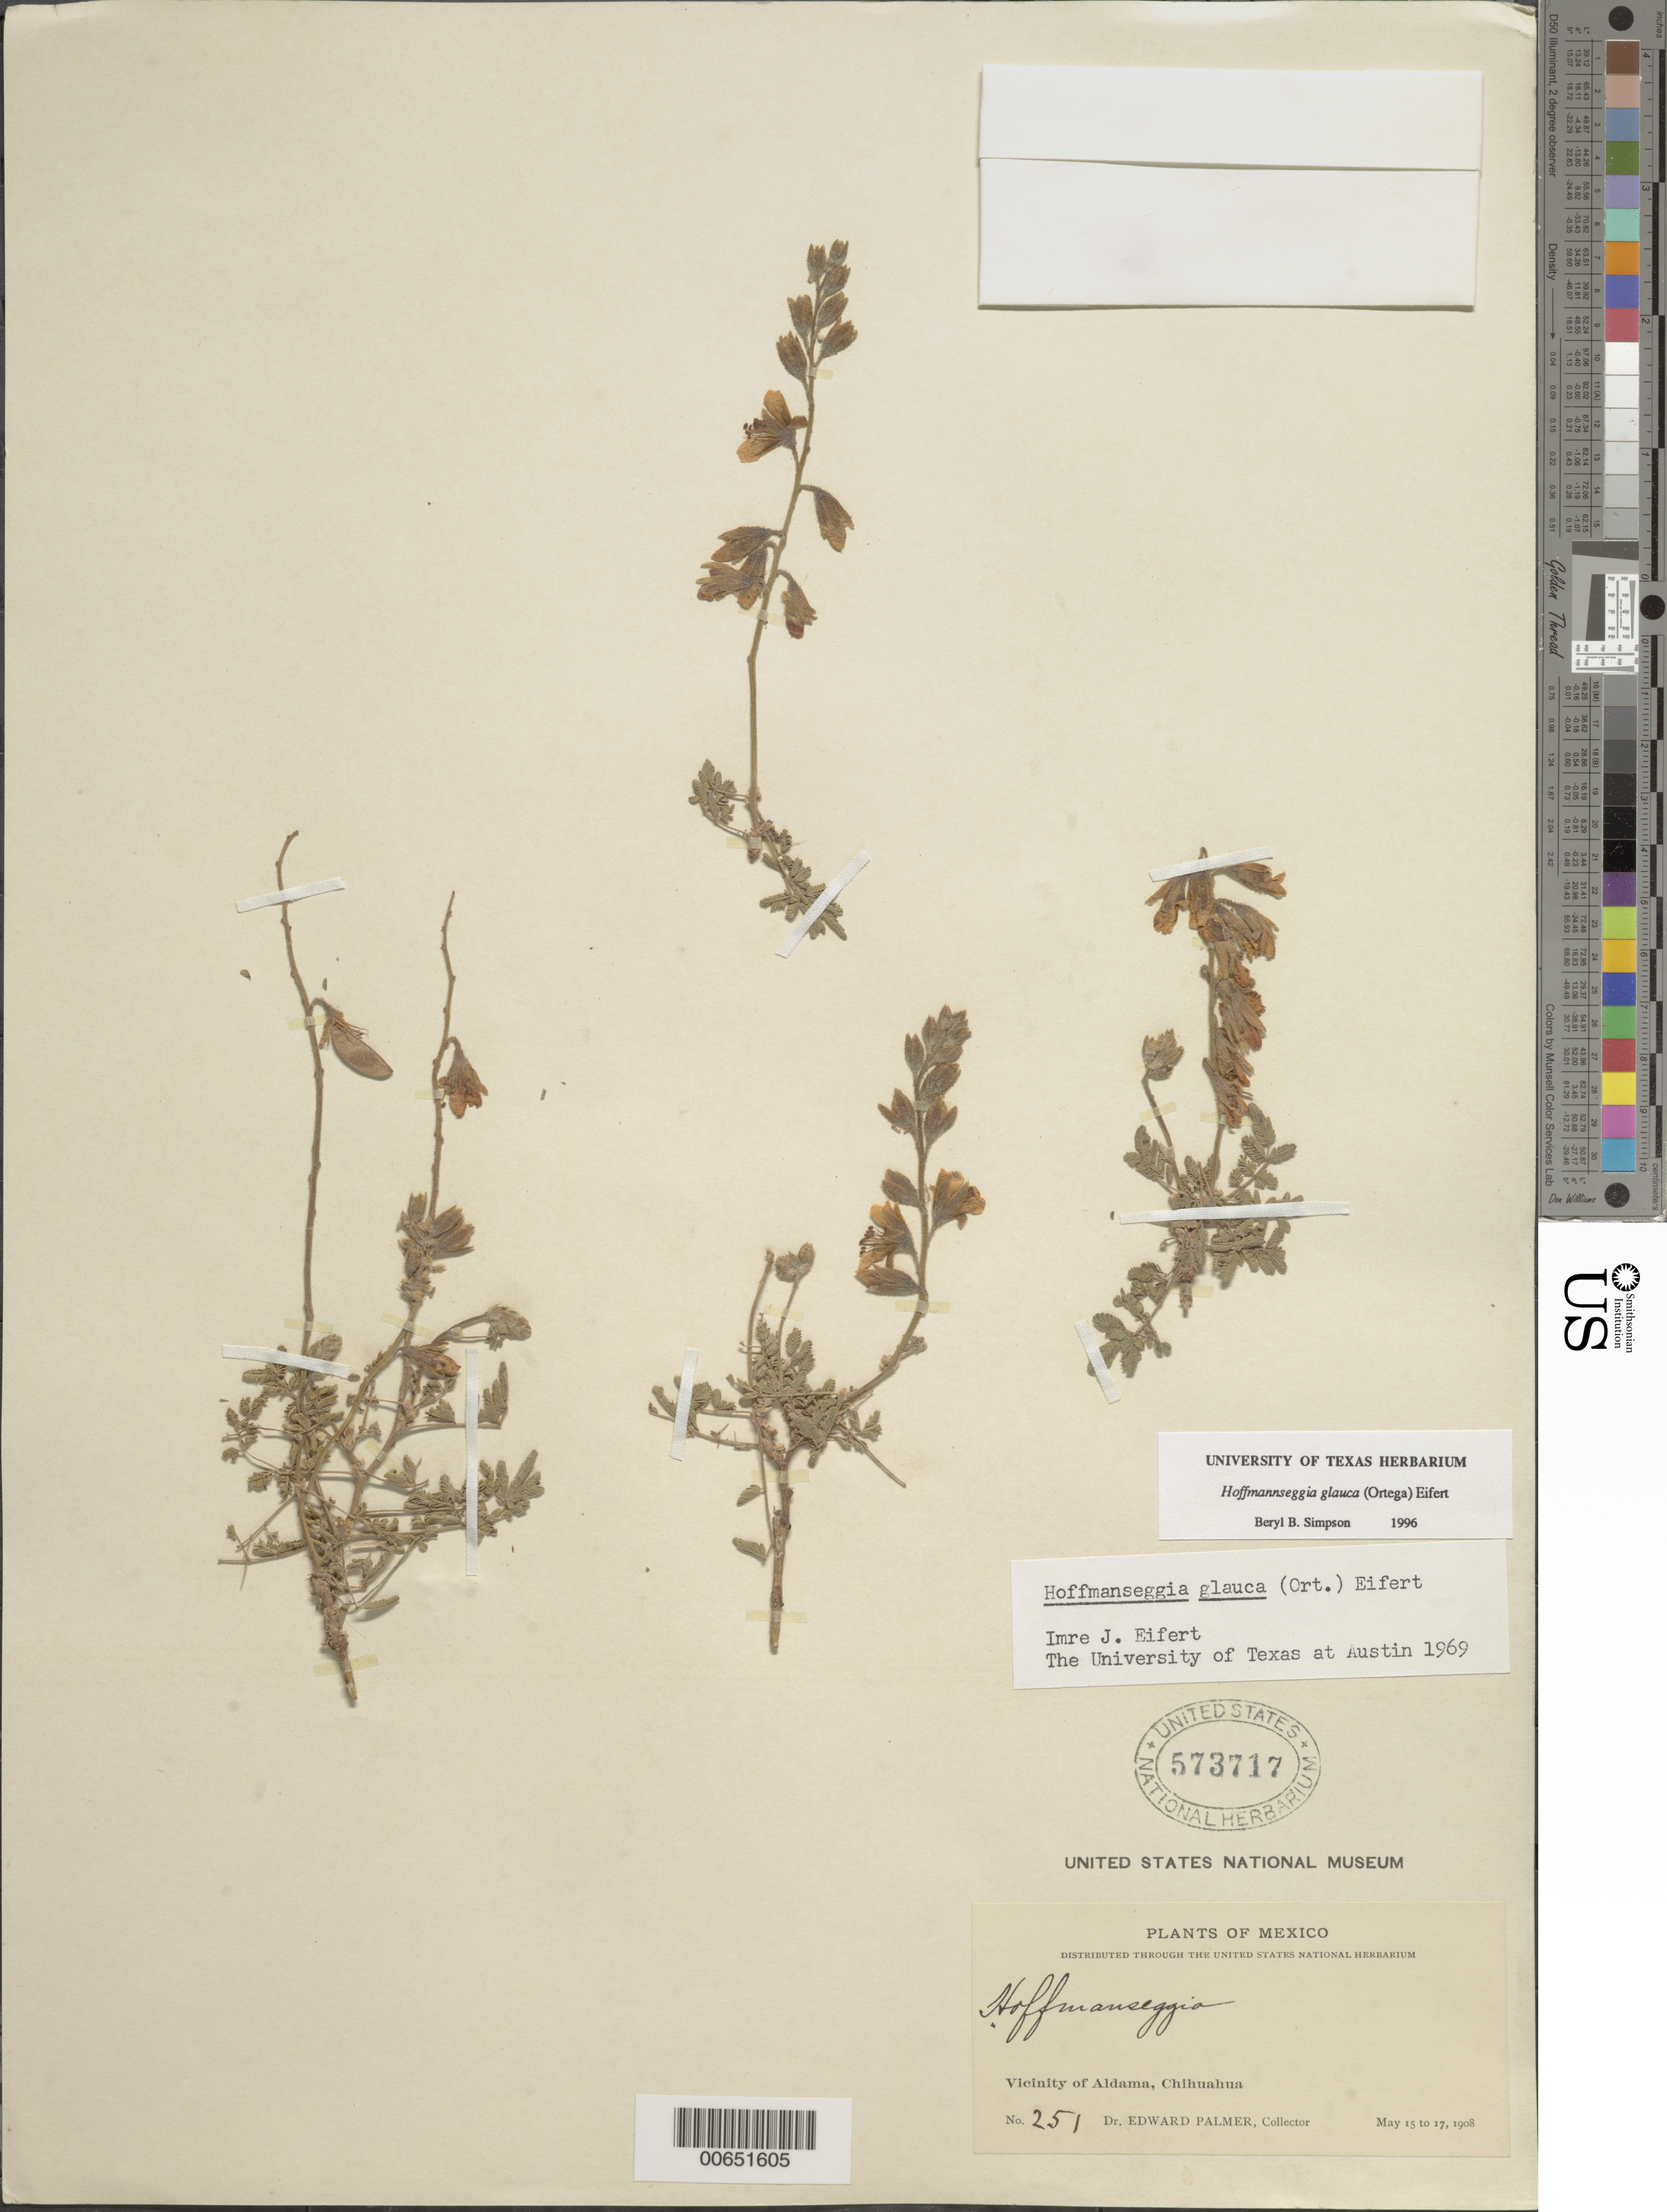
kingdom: Plantae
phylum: Tracheophyta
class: Magnoliopsida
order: Fabales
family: Fabaceae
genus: Hoffmannseggia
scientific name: Hoffmannseggia glauca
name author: (Ortega) Eifert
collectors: E. Palmer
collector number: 251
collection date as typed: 15 May 1908 to 17 May 1908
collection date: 1908-05-15/1908-05-17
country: Mexico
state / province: Chihuahua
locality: Aldama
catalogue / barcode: US 573717